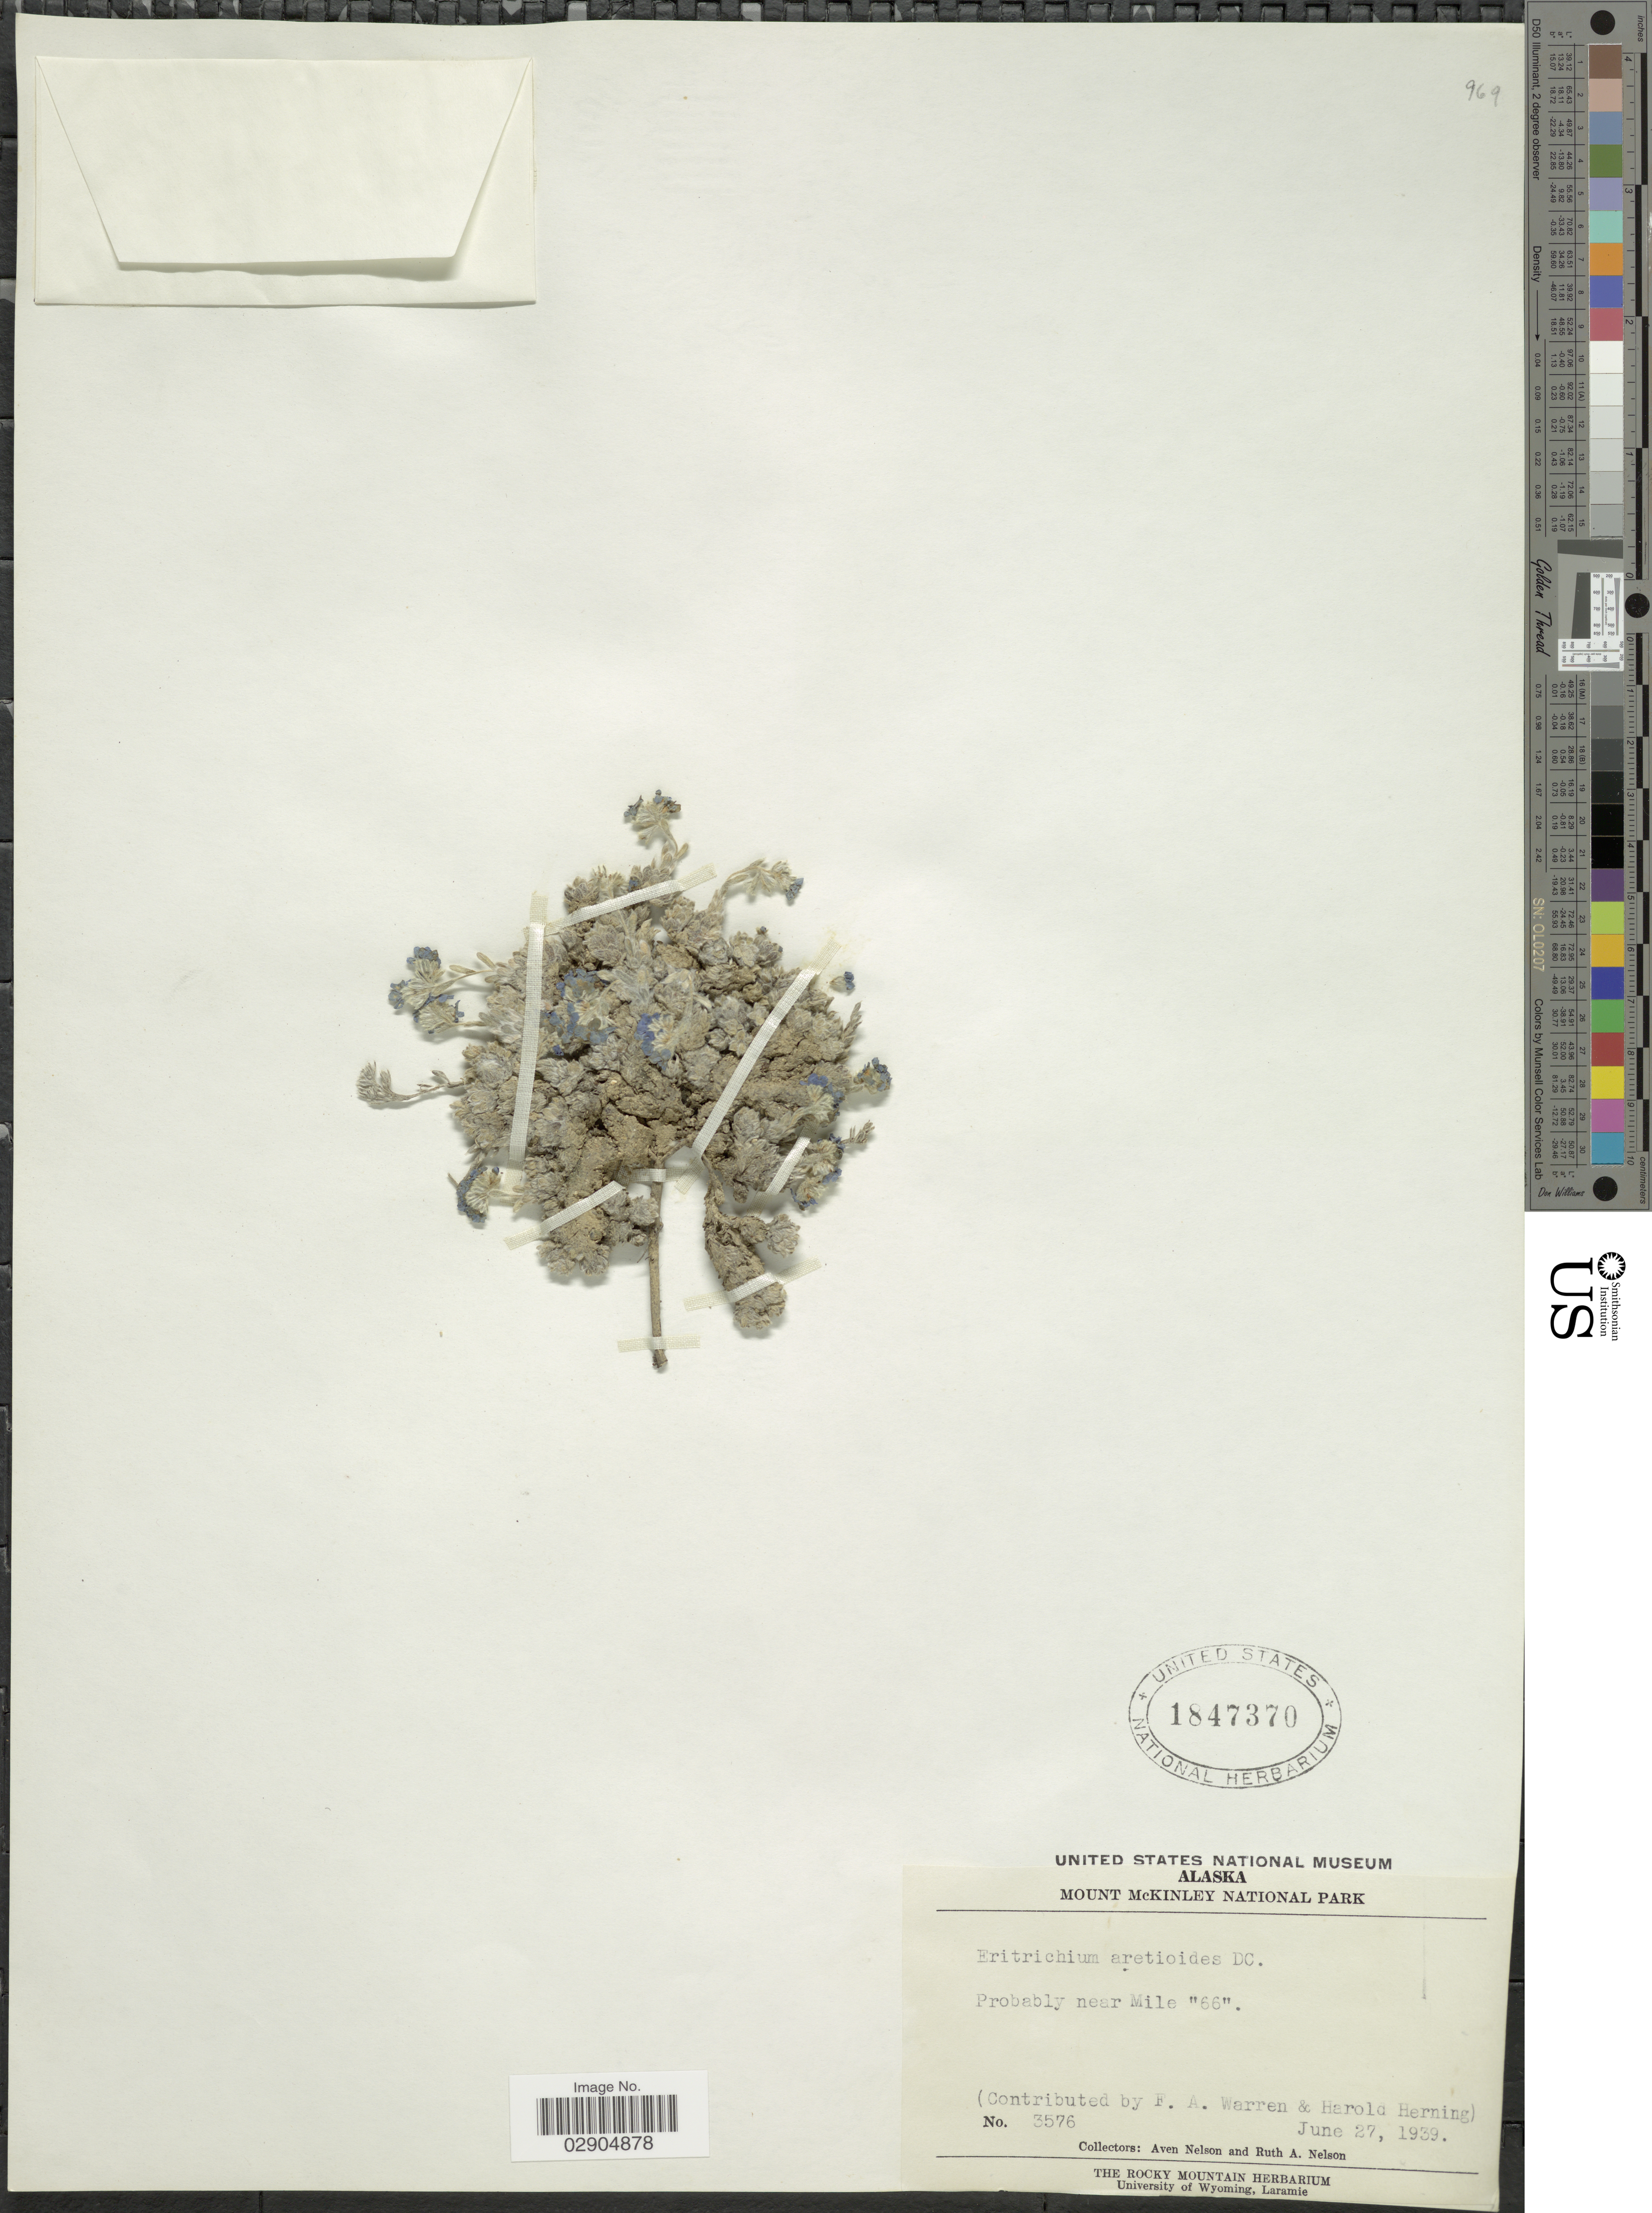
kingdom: Plantae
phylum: Tracheophyta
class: Magnoliopsida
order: Boraginales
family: Boraginaceae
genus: Eritrichium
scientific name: Eritrichium aretioides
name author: (Cham.) DC.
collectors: A. Nelson & R. A. Nelson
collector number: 3576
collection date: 1939-06-27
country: United States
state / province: Alaska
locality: Mount Mckinley National Park, Probably near Mile "66".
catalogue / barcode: US 1847370